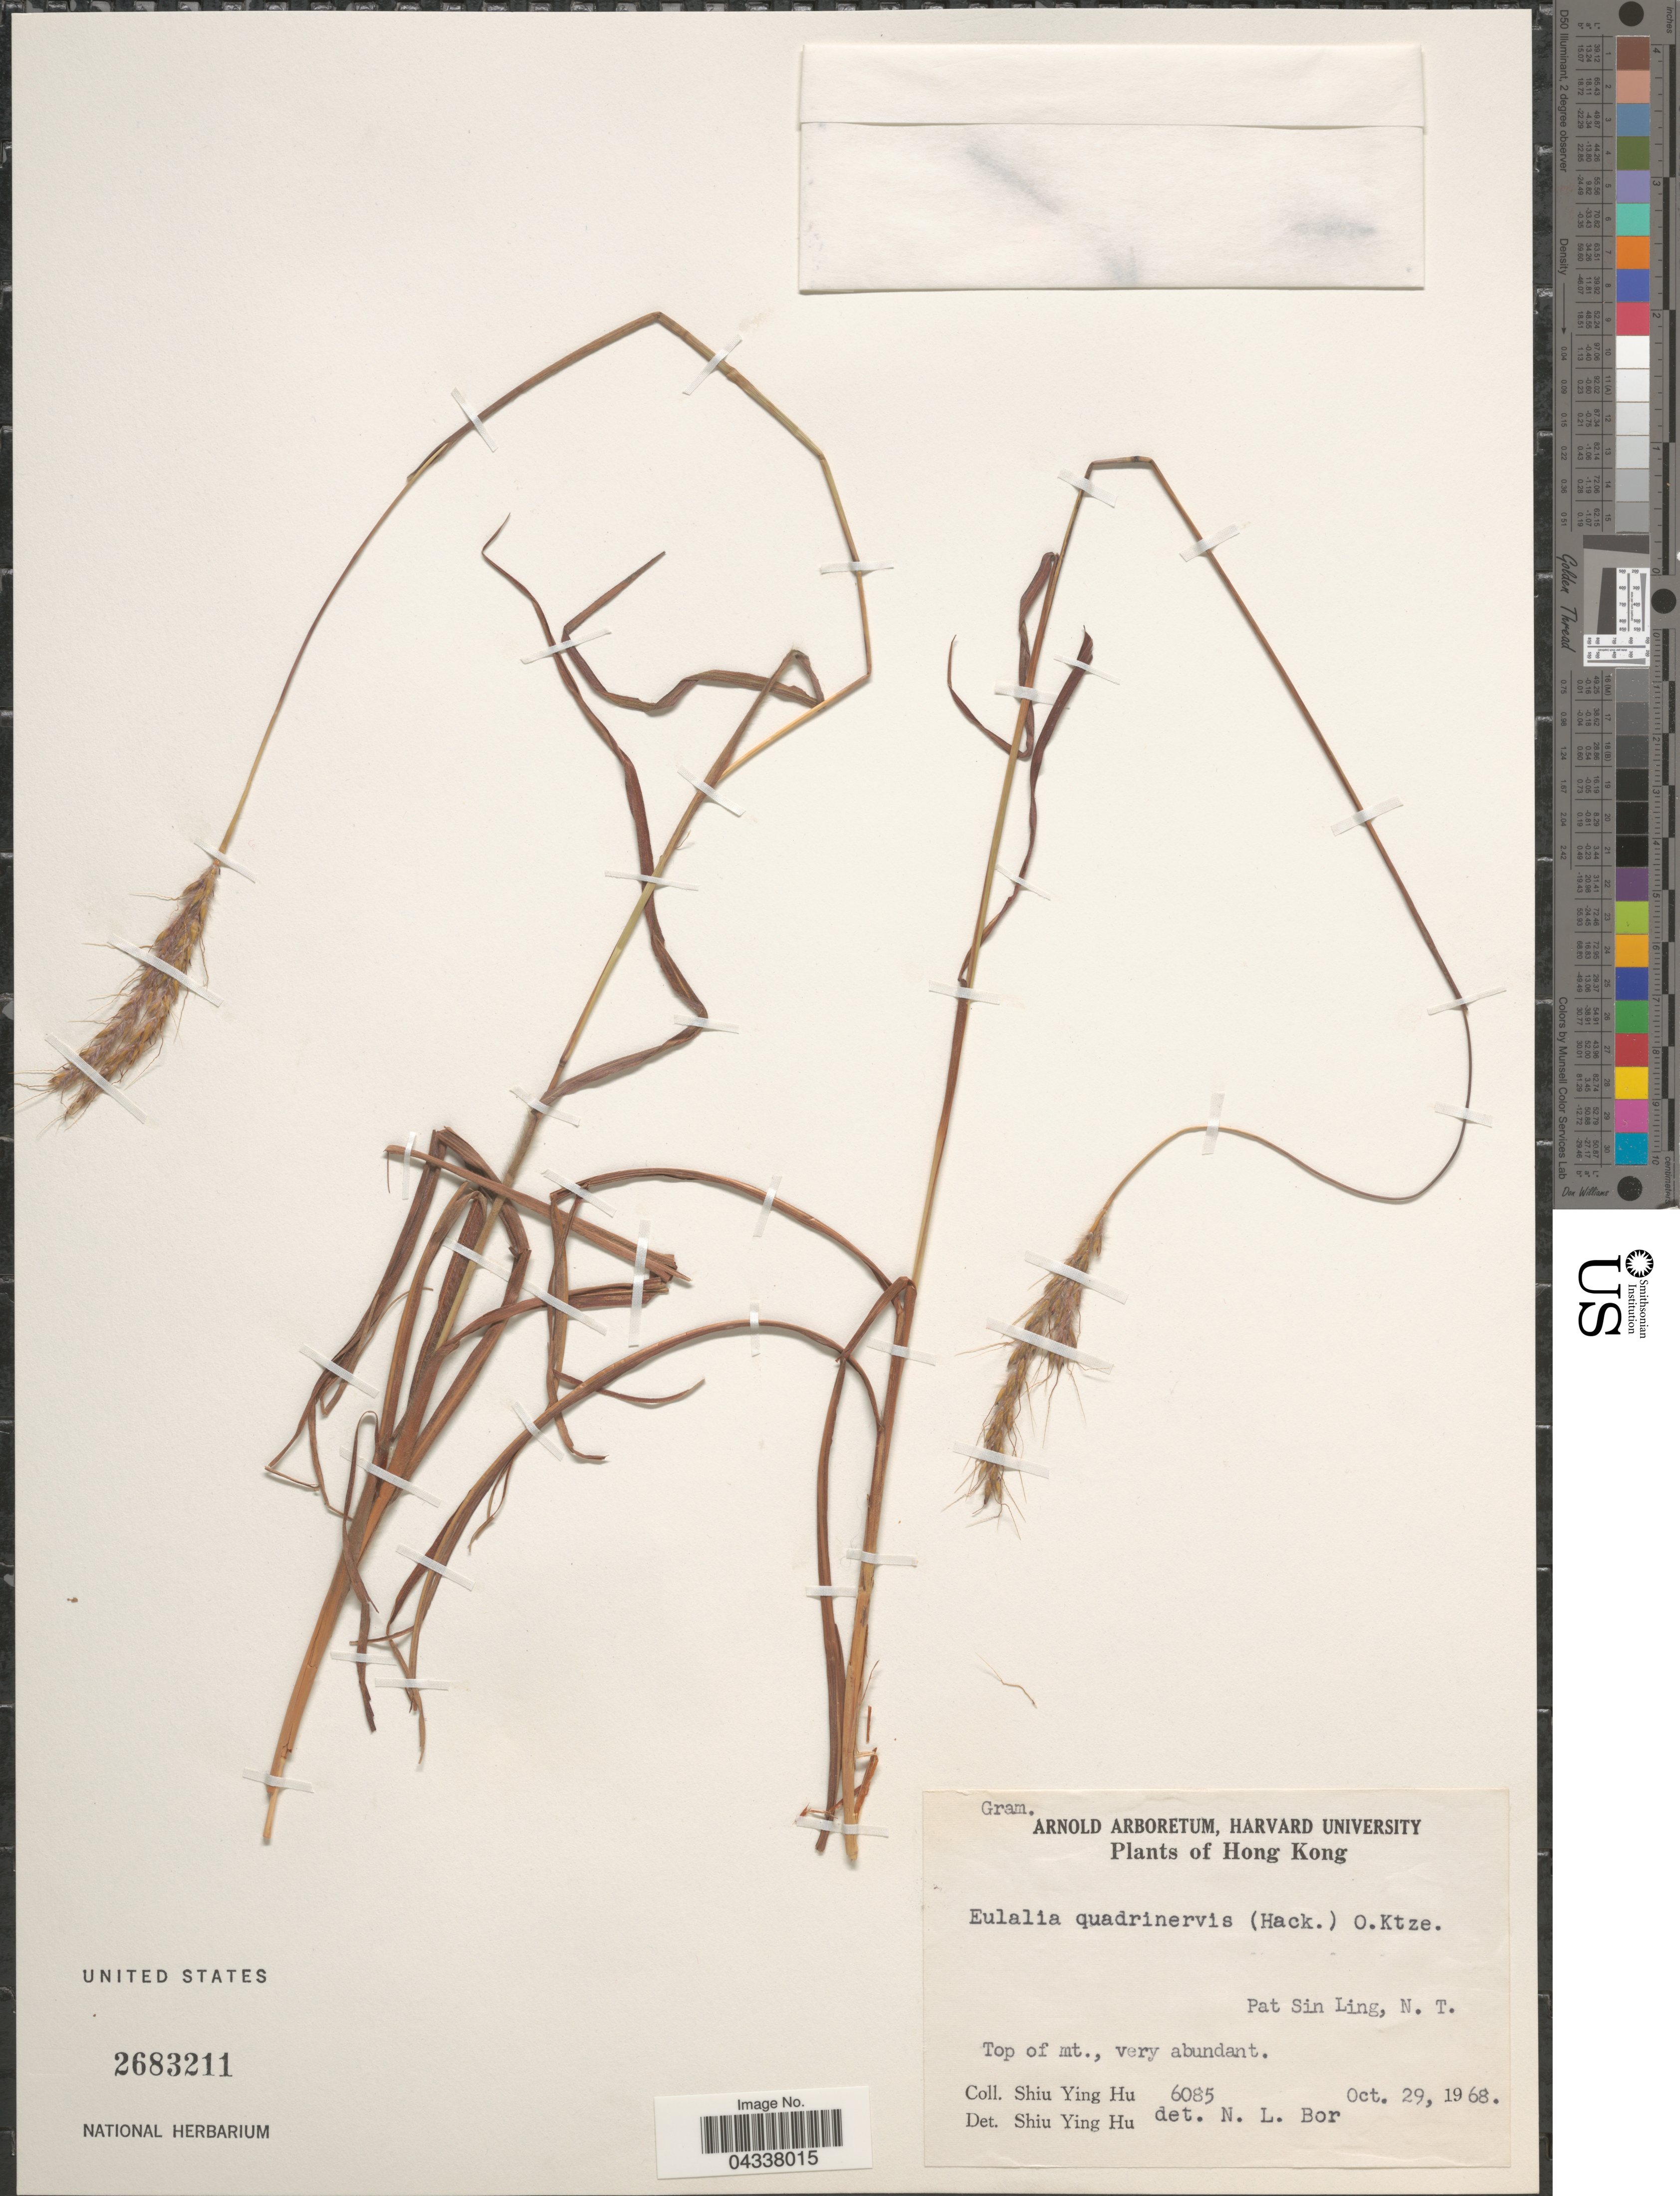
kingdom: Plantae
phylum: Tracheophyta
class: Liliopsida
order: Poales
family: Poaceae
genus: Pseudopogonatherum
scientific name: Pseudopogonatherum quadrinerve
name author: (Hack.) Ohwi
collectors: S. Y. Hu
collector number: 6085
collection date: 1968-10-29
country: China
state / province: Hong Kong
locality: Pat Sin Ling, N. T.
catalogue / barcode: US 2683211